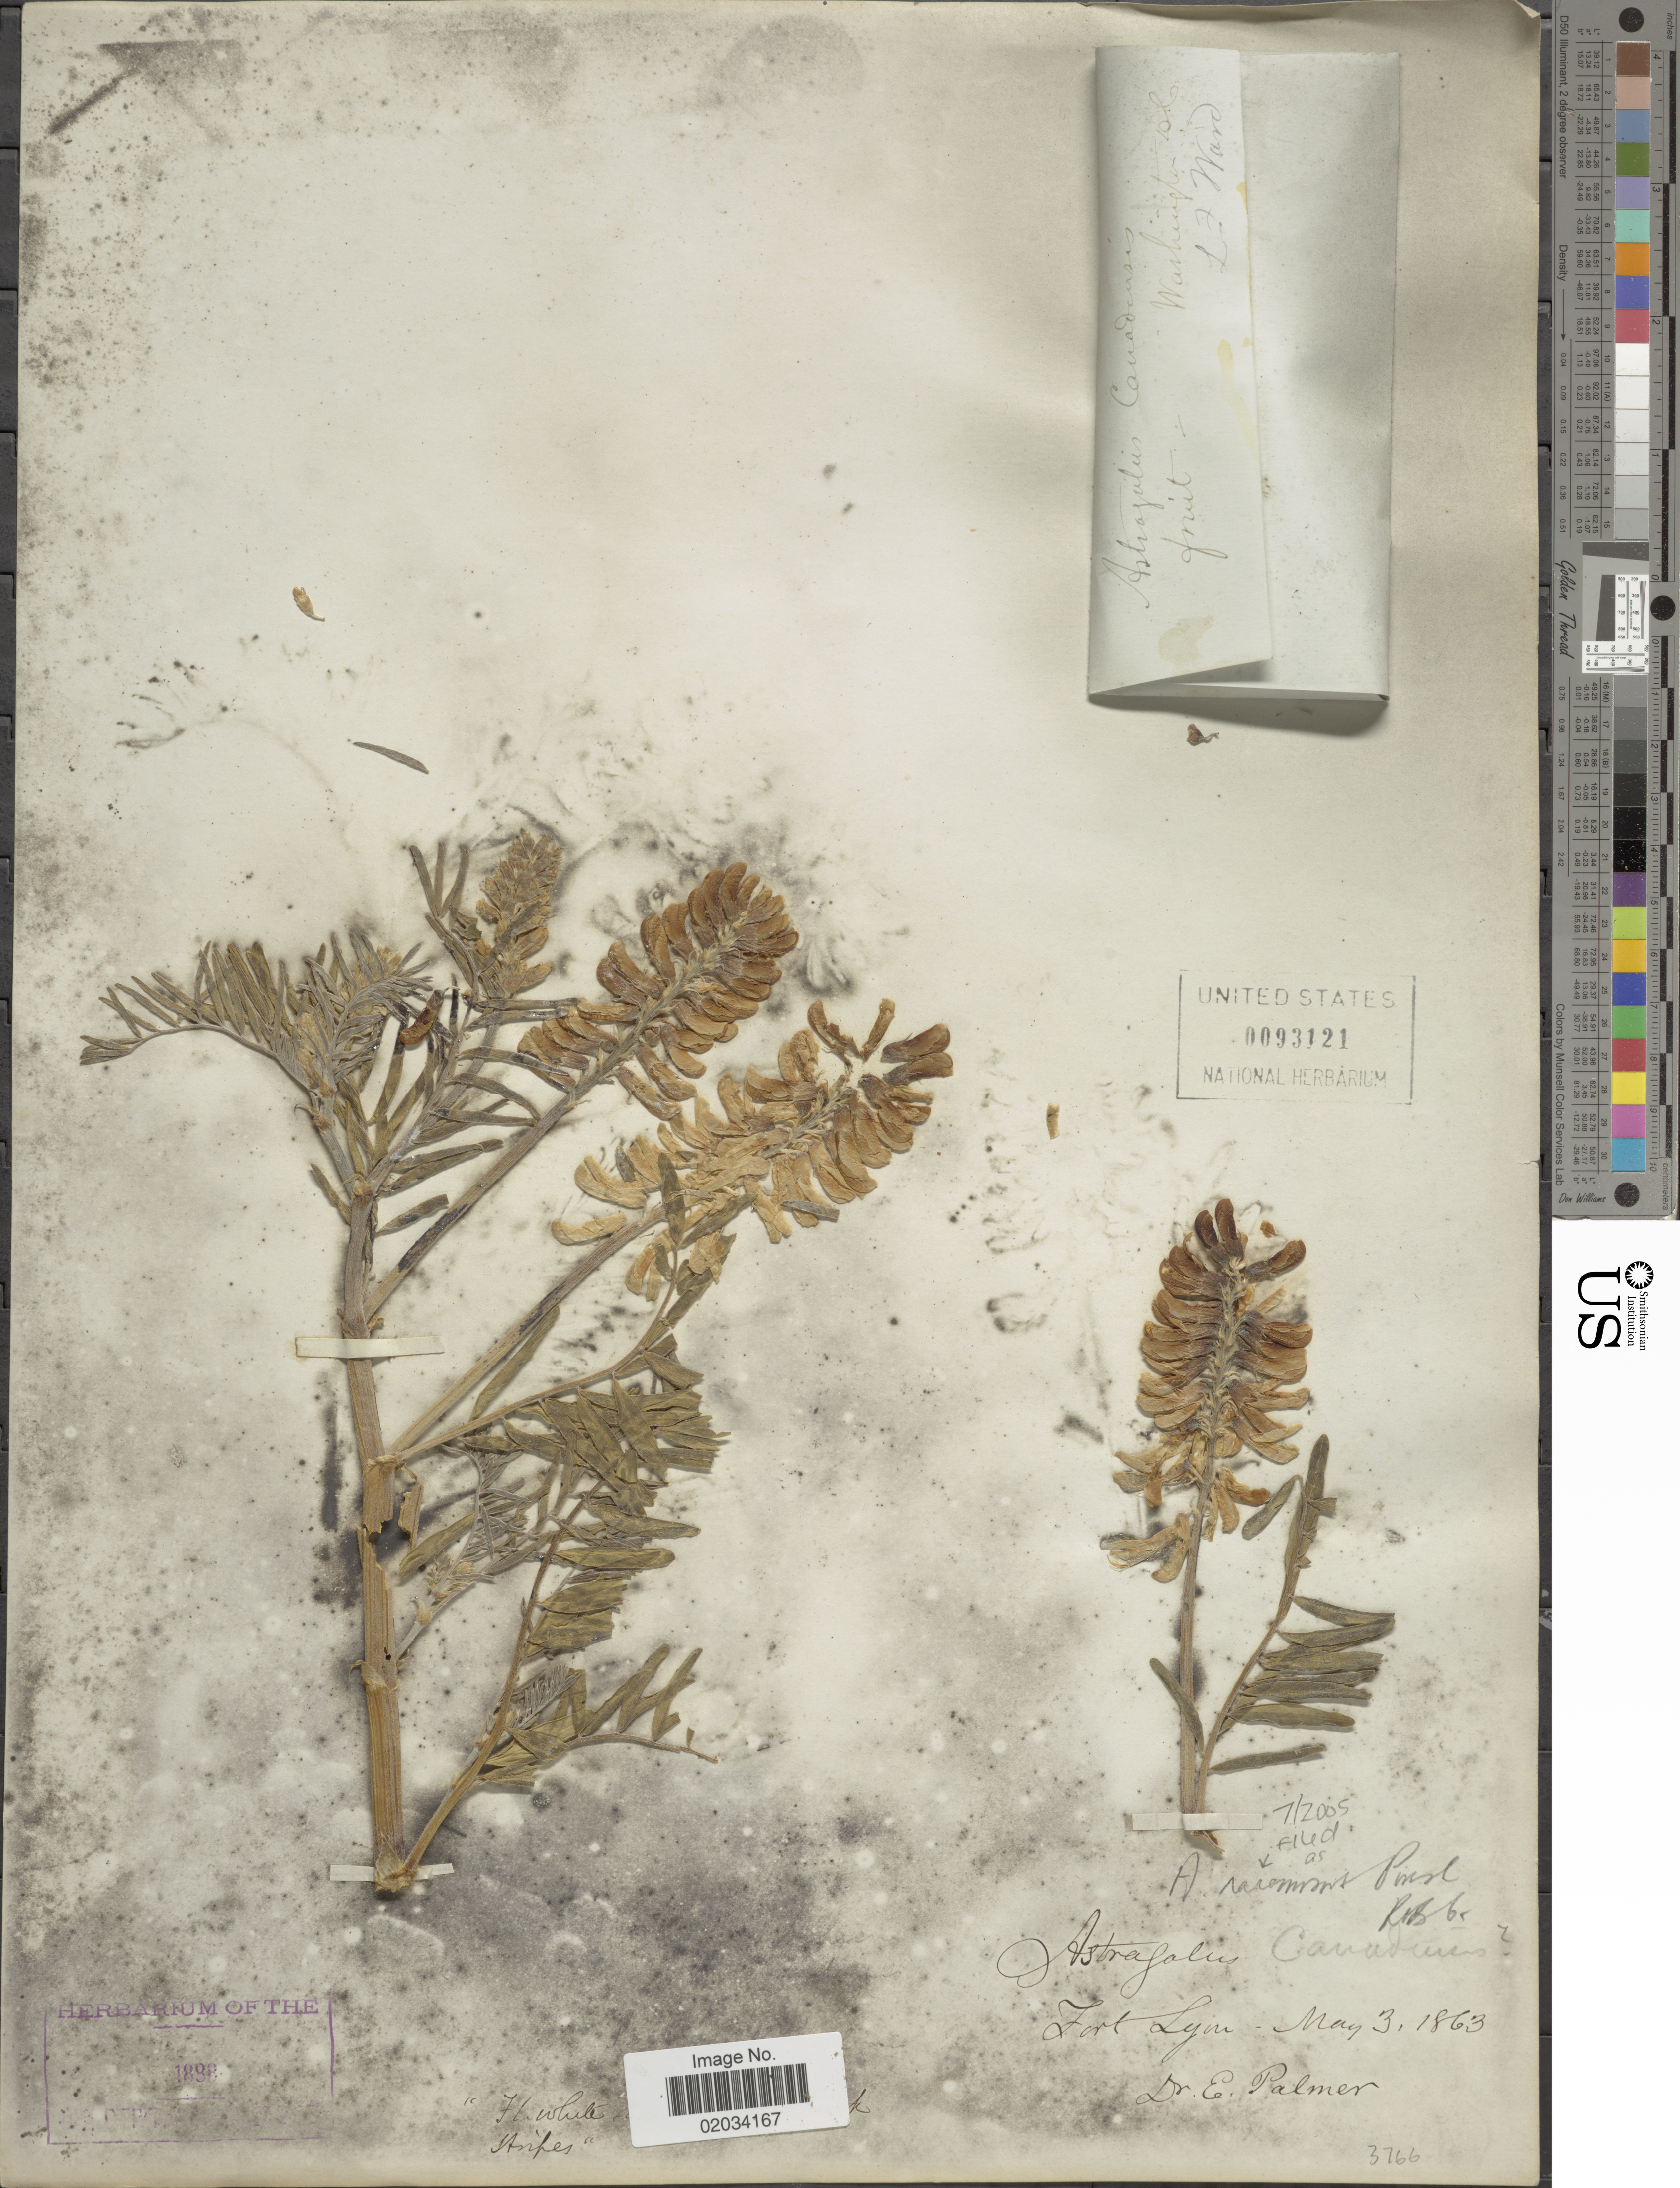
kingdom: Plantae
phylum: Tracheophyta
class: Magnoliopsida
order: Fabales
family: Fabaceae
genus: Astragalus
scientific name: Astragalus racemosus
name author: Pursh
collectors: E. Palmer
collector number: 3766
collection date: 1963-05-03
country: United States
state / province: Colorado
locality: Fort Lyon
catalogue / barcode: US 93121